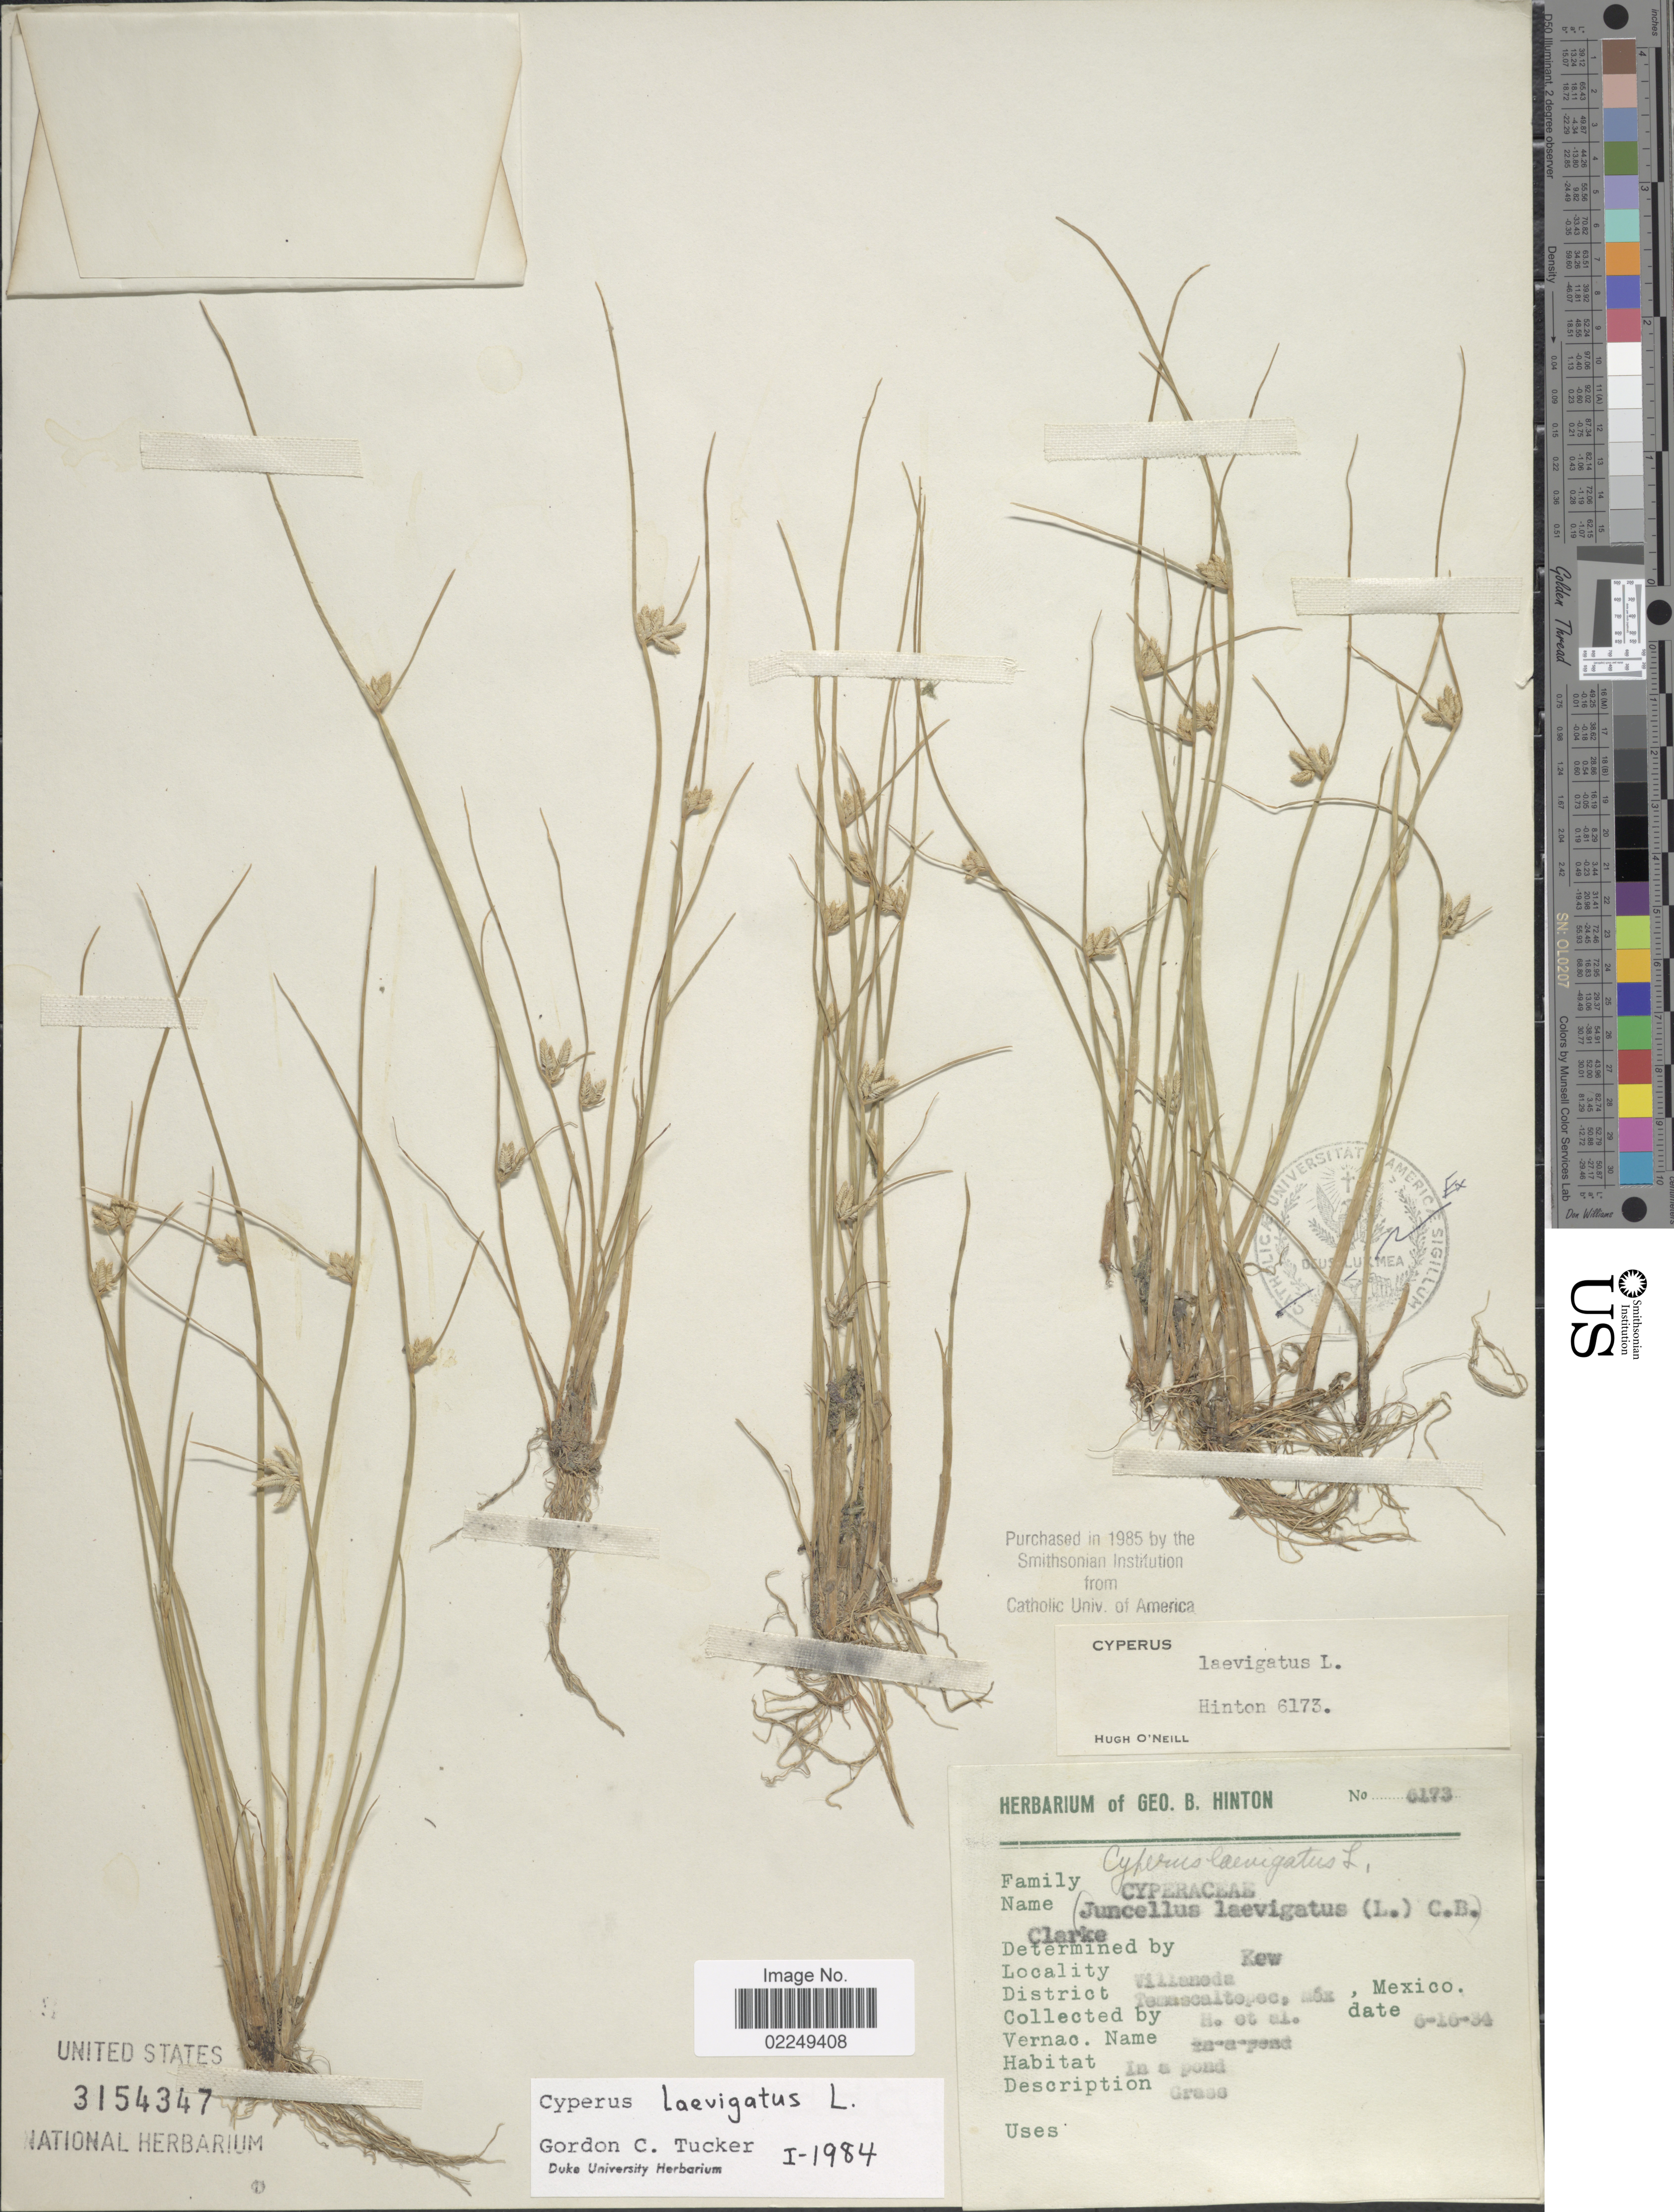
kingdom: Plantae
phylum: Tracheophyta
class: Liliopsida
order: Poales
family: Cyperaceae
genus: Cyperus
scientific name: Cyperus laevigatus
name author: L.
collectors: G. B. Hinton & et al.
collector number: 6173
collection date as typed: Transcribed d/m/y: 16/6/34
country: Mexico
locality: Villanoda, District Temascaltepec, Mexico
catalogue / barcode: US 3154347